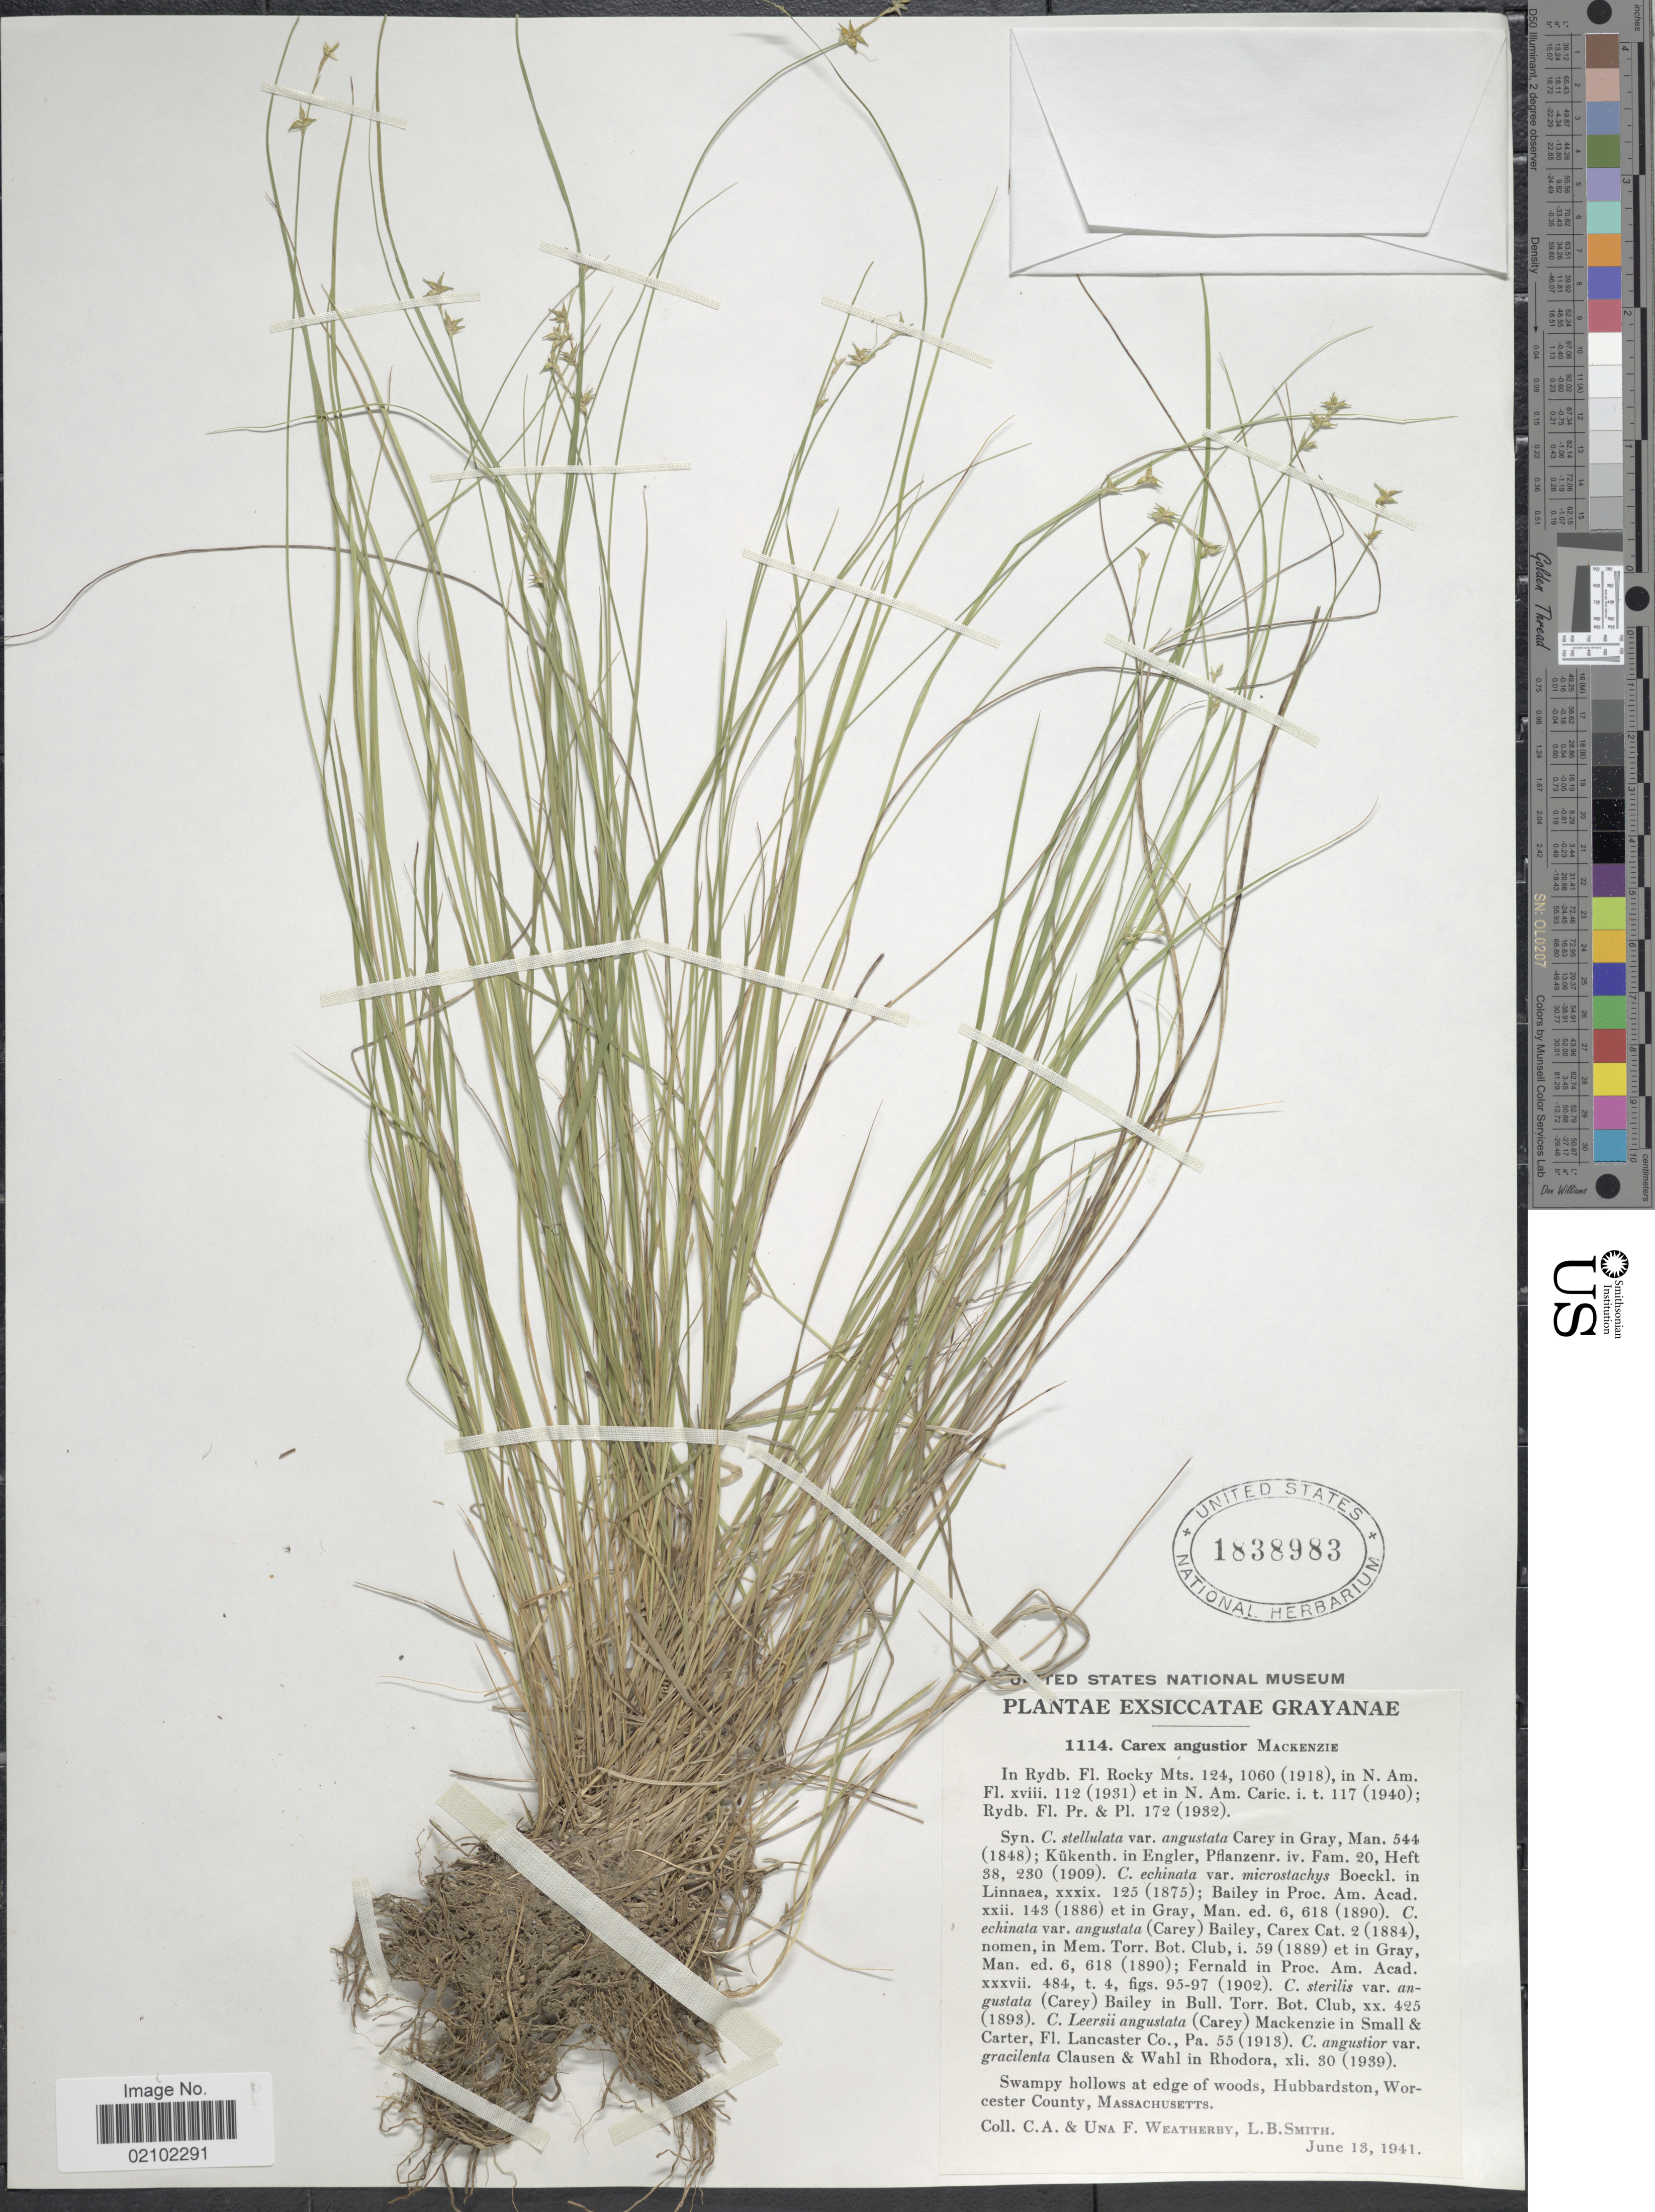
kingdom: Plantae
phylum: Tracheophyta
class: Liliopsida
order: Poales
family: Cyperaceae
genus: Carex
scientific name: Carex echinata subsp. echinata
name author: Murray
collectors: C. A. Weatherby, U. L. Weatherby & L. Smith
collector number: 1114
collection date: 1941-06-13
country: United States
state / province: Massachusetts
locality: Hubbardston, Worcester County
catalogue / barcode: US 1838983